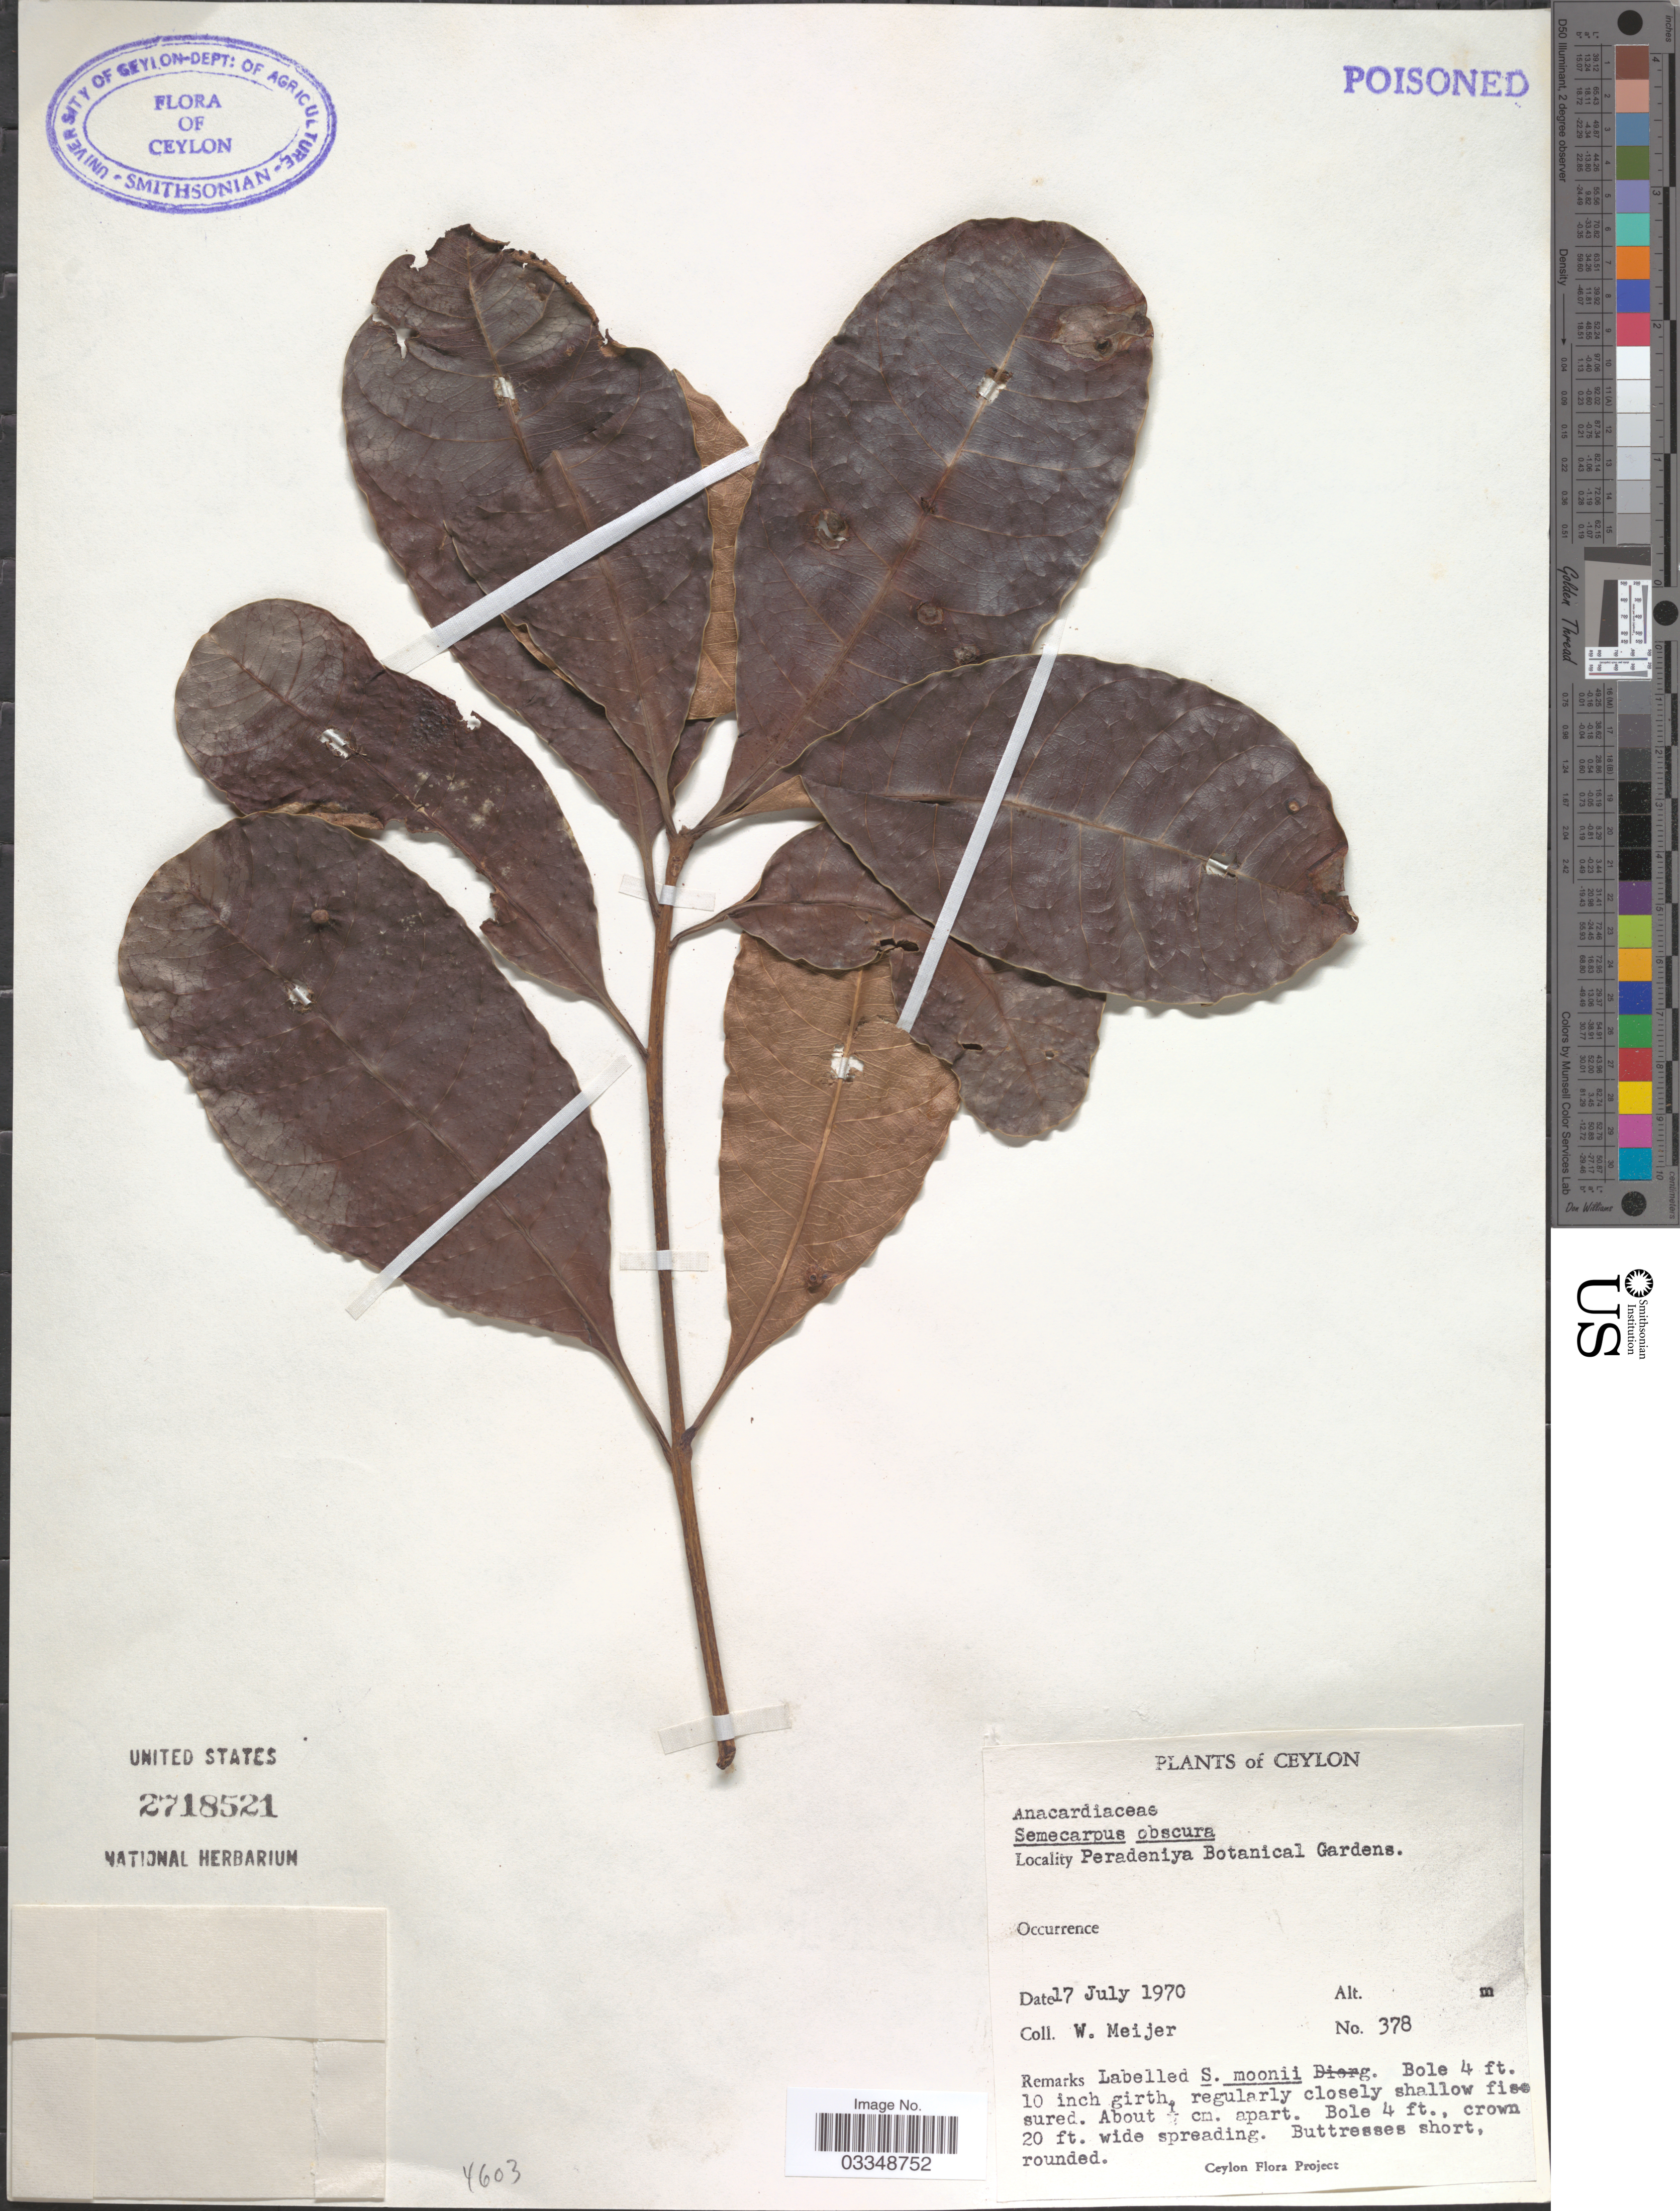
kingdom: Plantae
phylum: Tracheophyta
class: Magnoliopsida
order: Sapindales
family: Anacardiaceae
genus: Semecarpus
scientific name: Semecarpus obscurus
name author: Thwaites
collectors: W. Meijer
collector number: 378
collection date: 1970-07-17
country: Sri Lanka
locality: Ceylon. Peradeniya Botanical Gardens.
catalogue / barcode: US 2718521